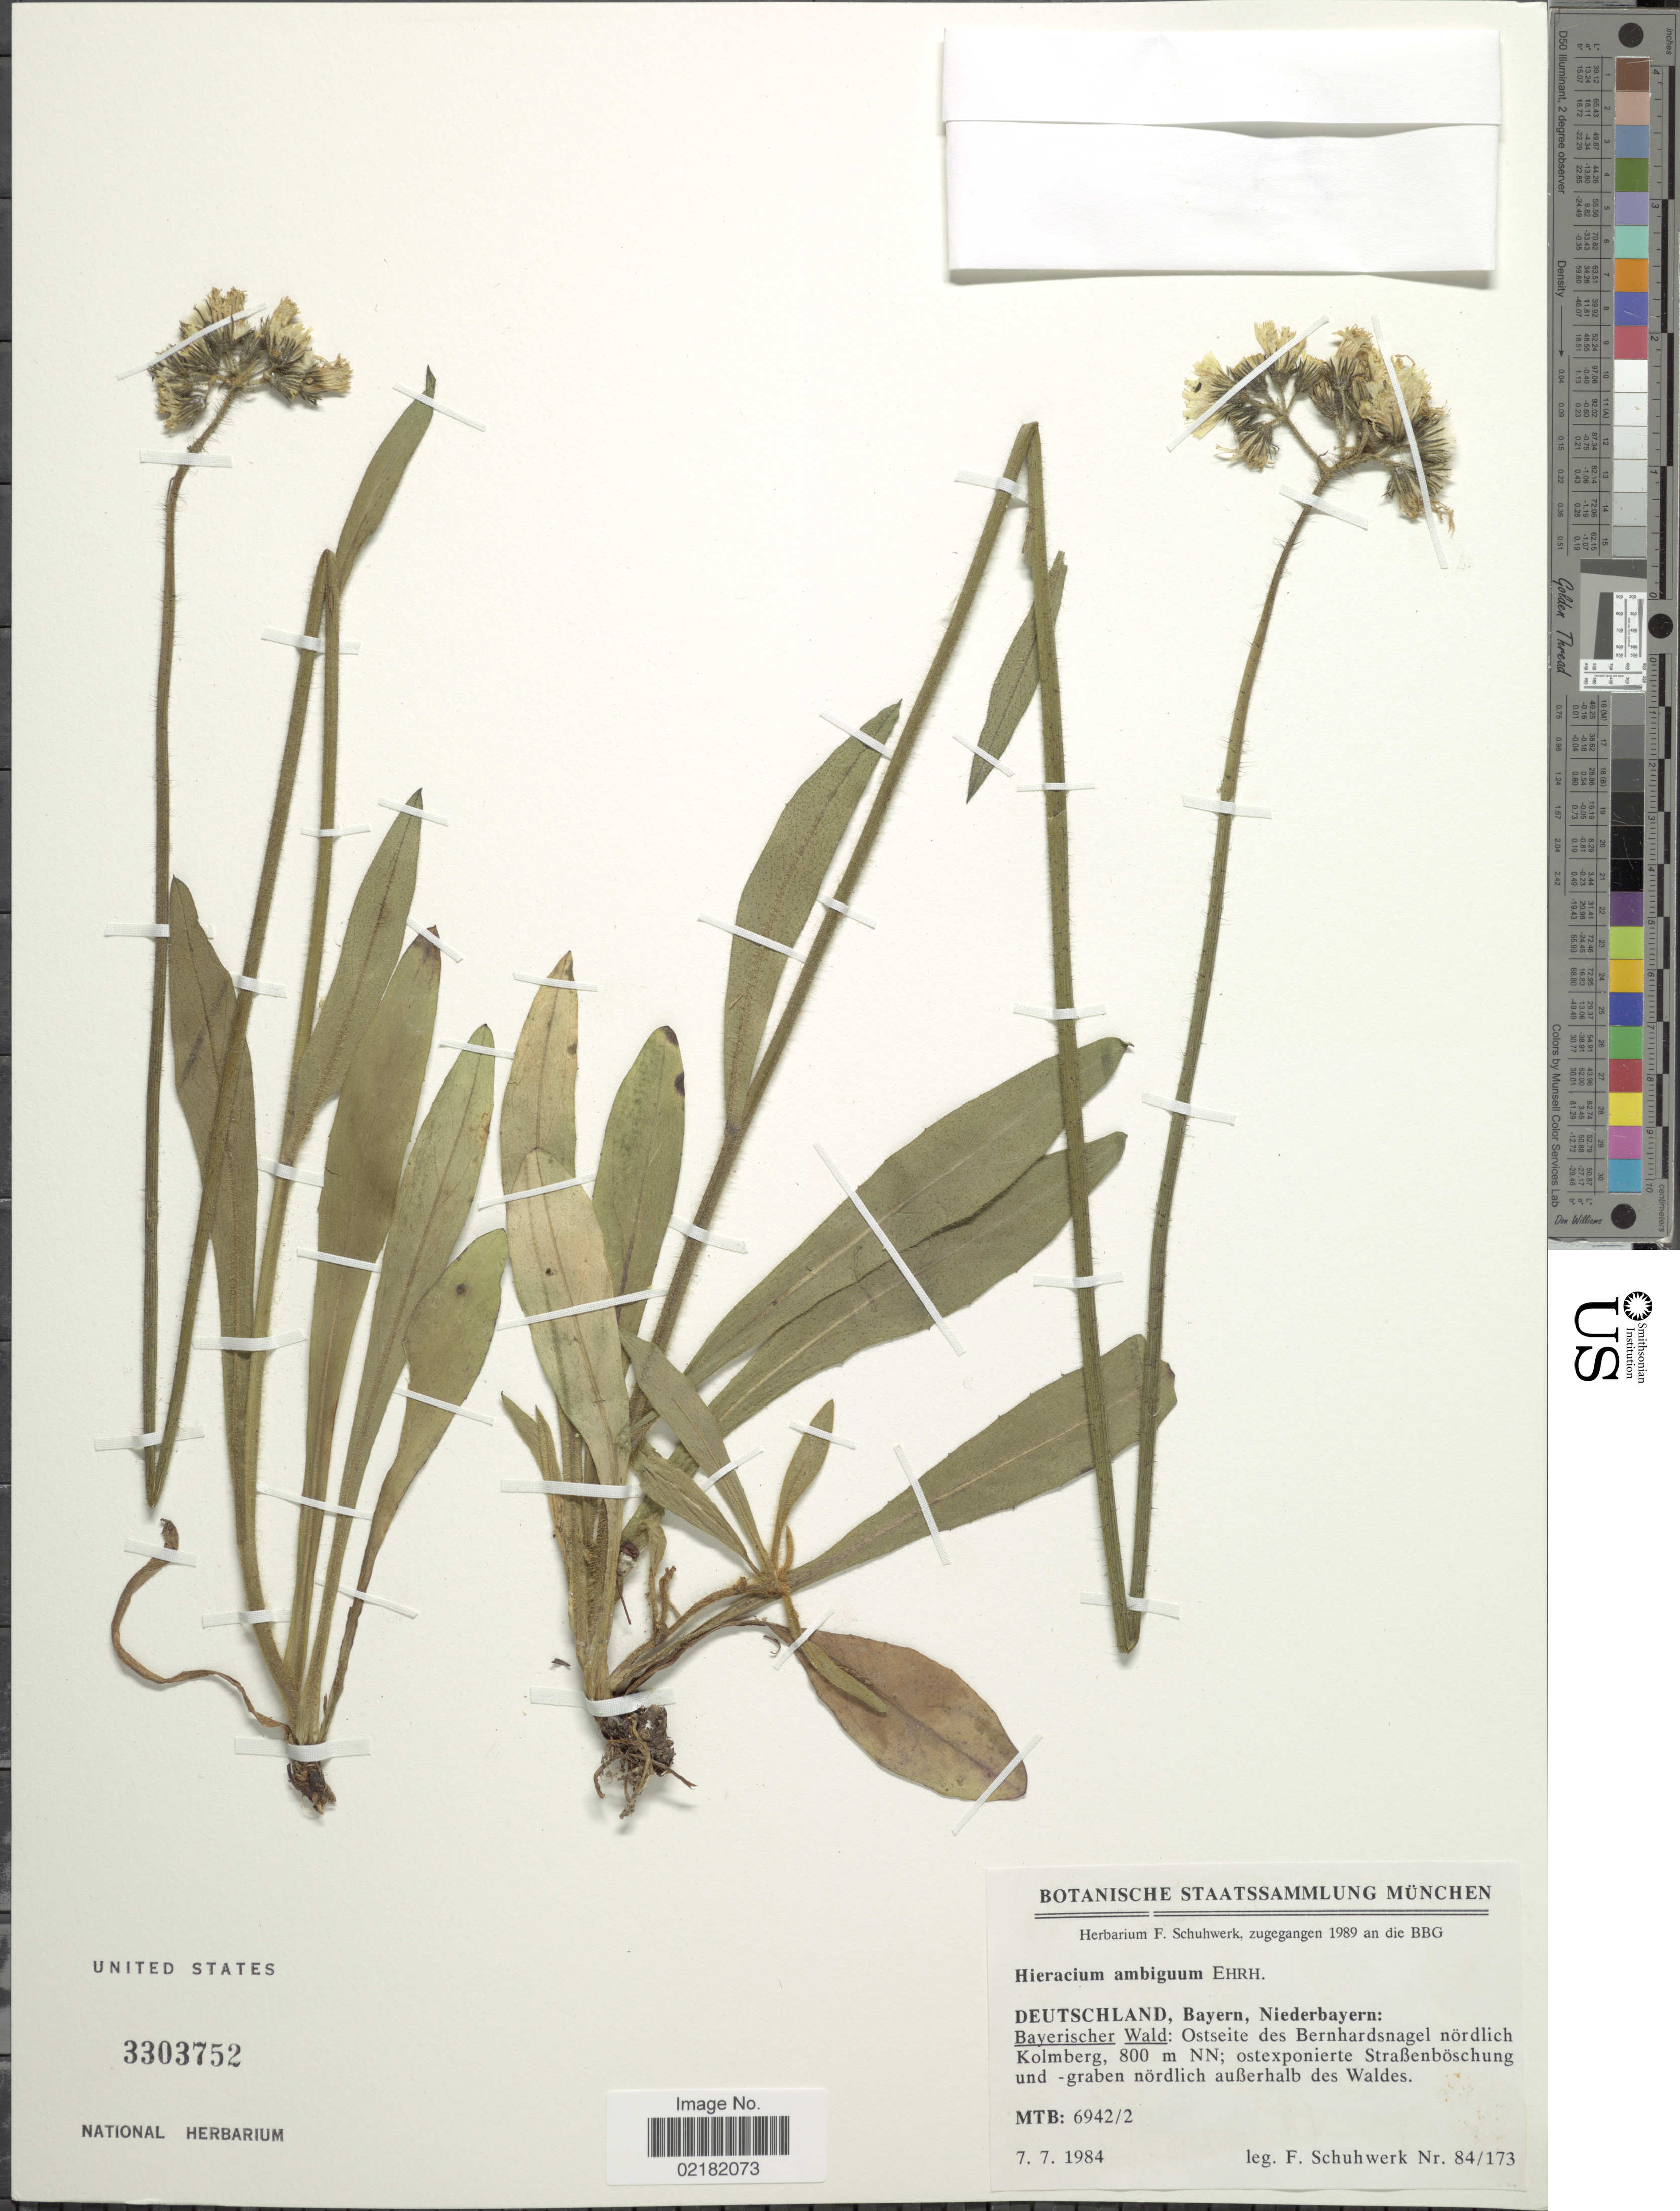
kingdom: Plantae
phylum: Tracheophyta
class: Magnoliopsida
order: Asterales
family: Asteraceae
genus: Pilosella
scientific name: Pilosella glomerata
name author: (Froel.) Fr.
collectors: Schuhwerk, F.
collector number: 84/173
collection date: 1984-07-07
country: Germany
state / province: Bayern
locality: Niederbayern: Bayerischer Wald: Ostseite des Bernhardsnagel nördlich Kolmberg, NN; ostexponierte Straßenboschung und-graben nordlich außerhalb des Waldes.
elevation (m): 800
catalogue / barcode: US 3303752